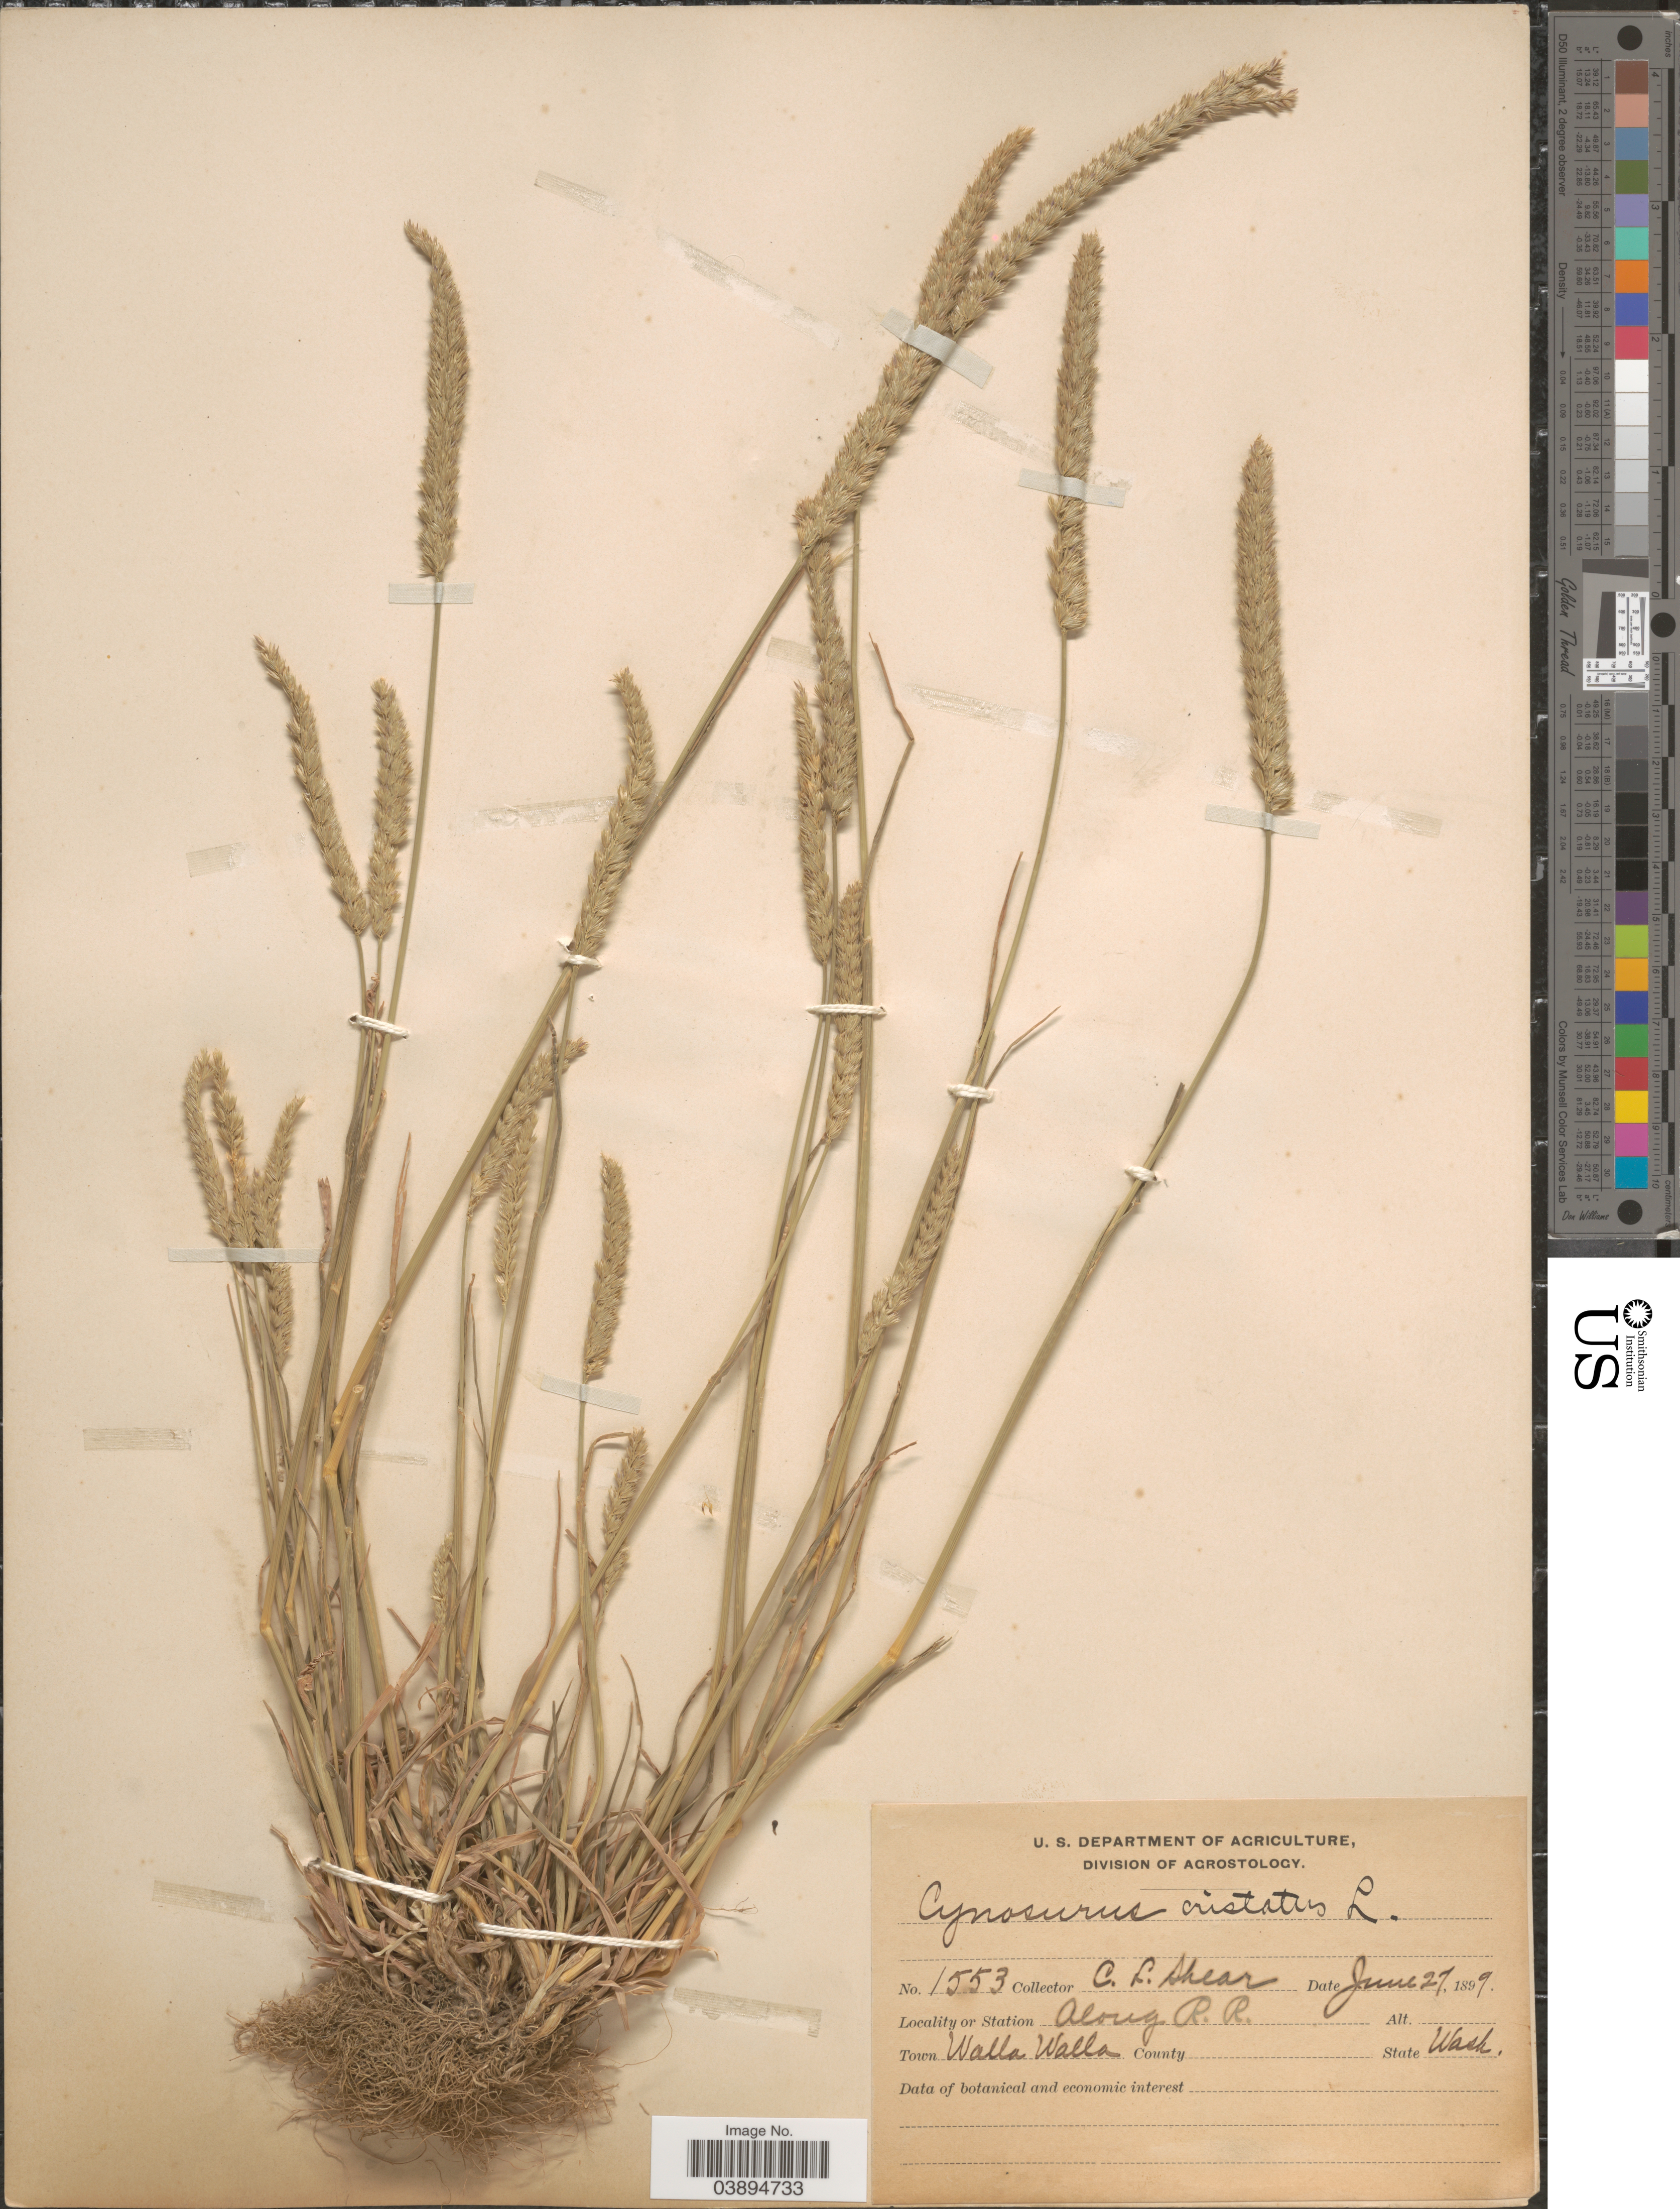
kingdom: Plantae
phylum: Tracheophyta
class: Liliopsida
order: Poales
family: Poaceae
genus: Cynosurus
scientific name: Cynosurus cristatus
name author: L.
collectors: C. L. Shear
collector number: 1553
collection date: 1899-06-27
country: United States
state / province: Washington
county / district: Walla Walla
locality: ALong R.R. Town Walla Walla